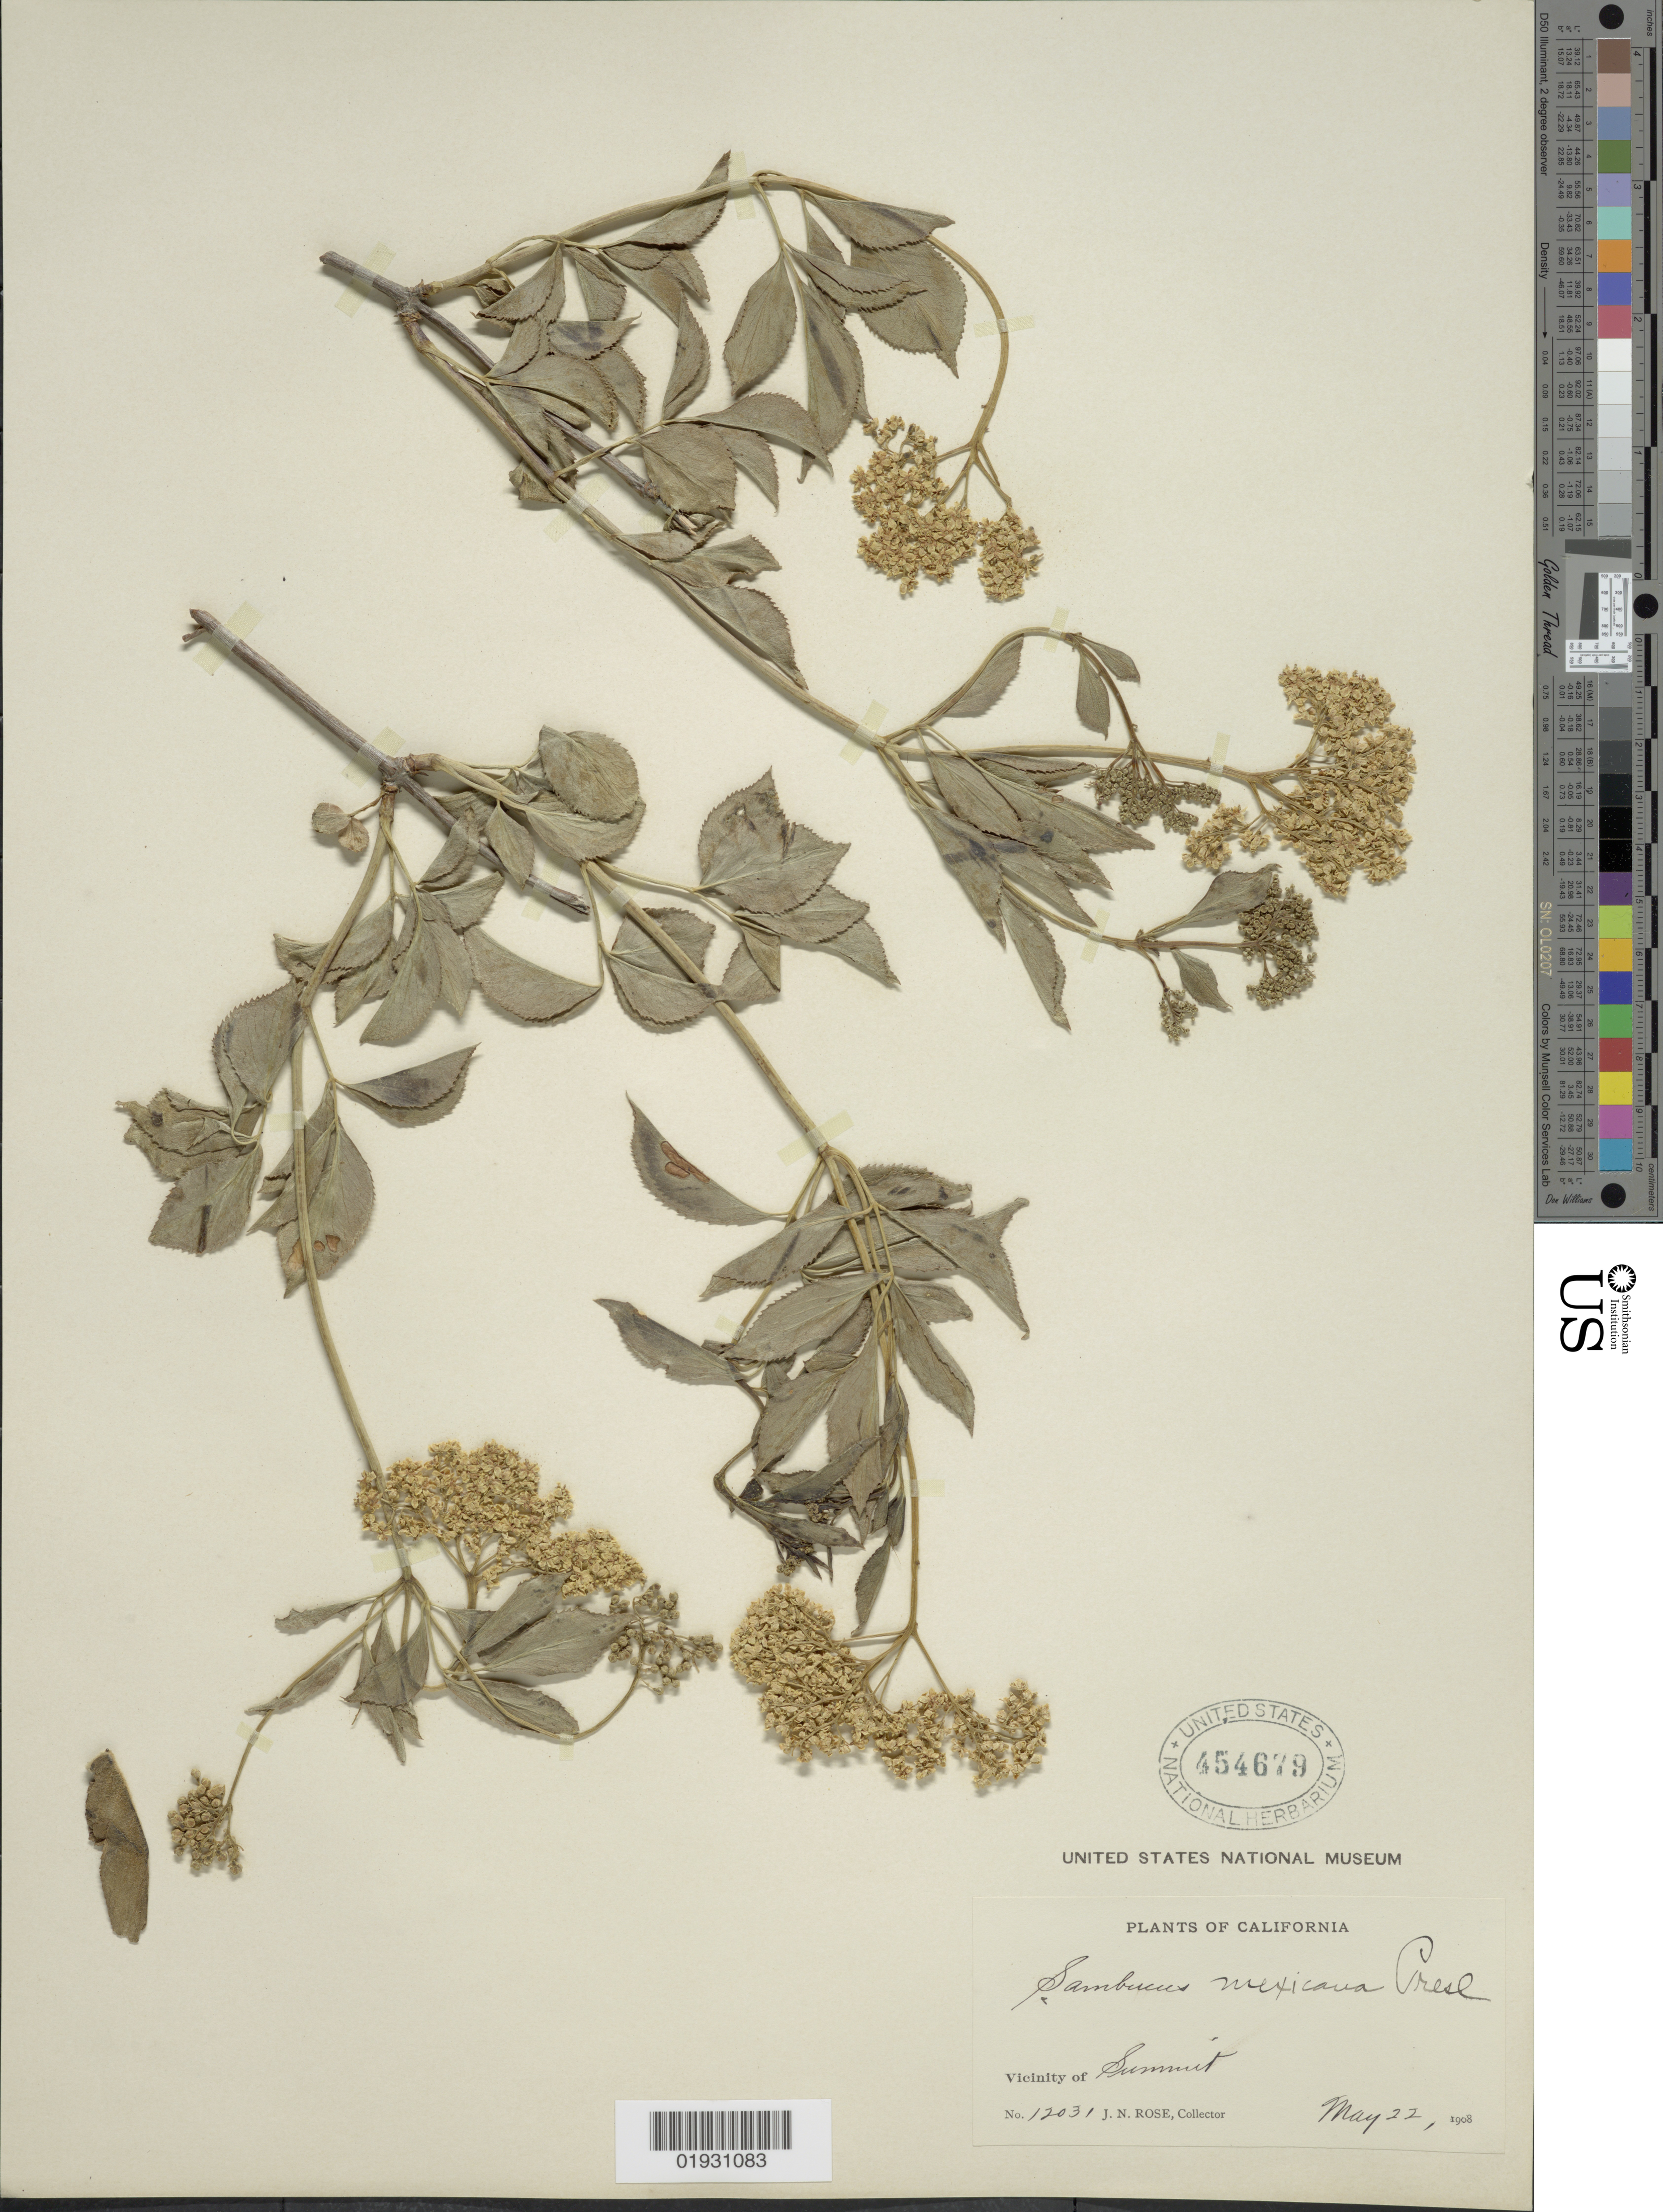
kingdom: Plantae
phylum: Tracheophyta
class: Magnoliopsida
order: Dipsacales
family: Viburnaceae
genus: Sambucus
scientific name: Sambucus mexicana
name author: C. Presl ex DC.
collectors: J. N. Rose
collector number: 12031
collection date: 1908-05-22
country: United States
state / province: California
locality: Vicinity of Summit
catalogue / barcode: US 454679